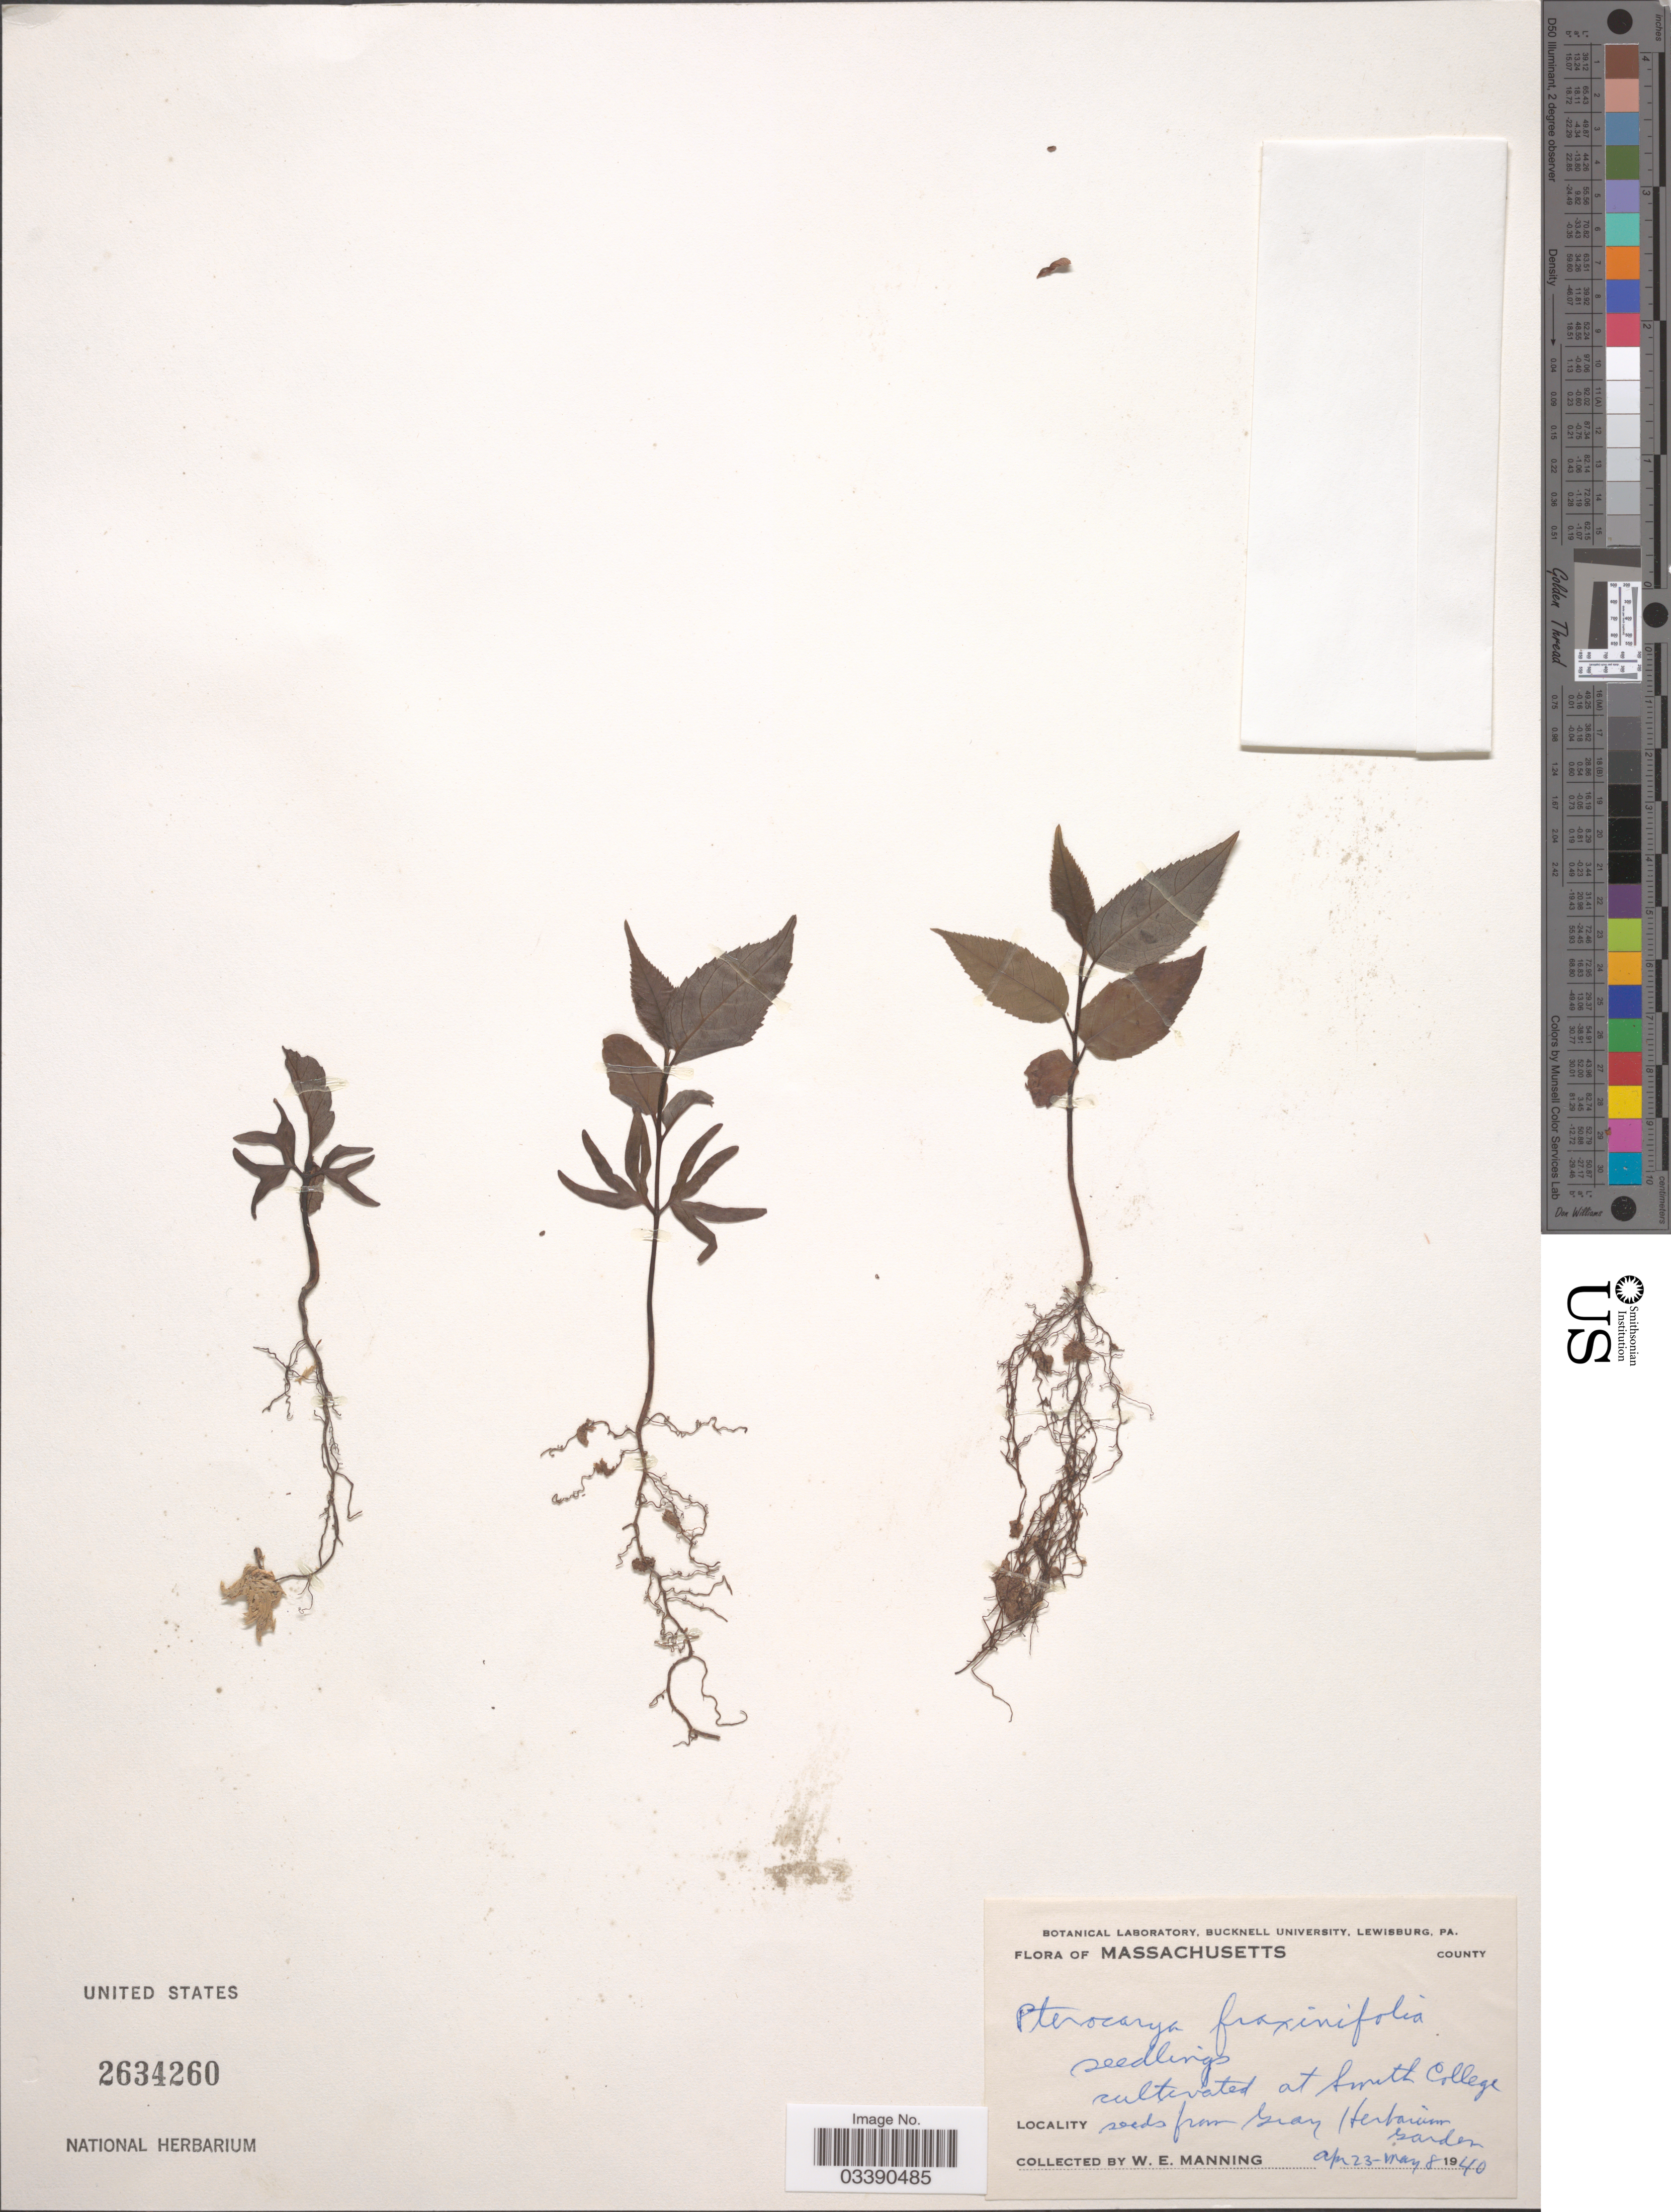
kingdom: Plantae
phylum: Tracheophyta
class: Magnoliopsida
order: Fagales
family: Juglandaceae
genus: Pterocarya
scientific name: Pterocarya fraxinifolia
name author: Spach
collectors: W. Manning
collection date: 1940-04-23/1940-05-08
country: United States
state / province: Massachusetts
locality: Massachusetts County. Smith College .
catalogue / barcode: US 2634260